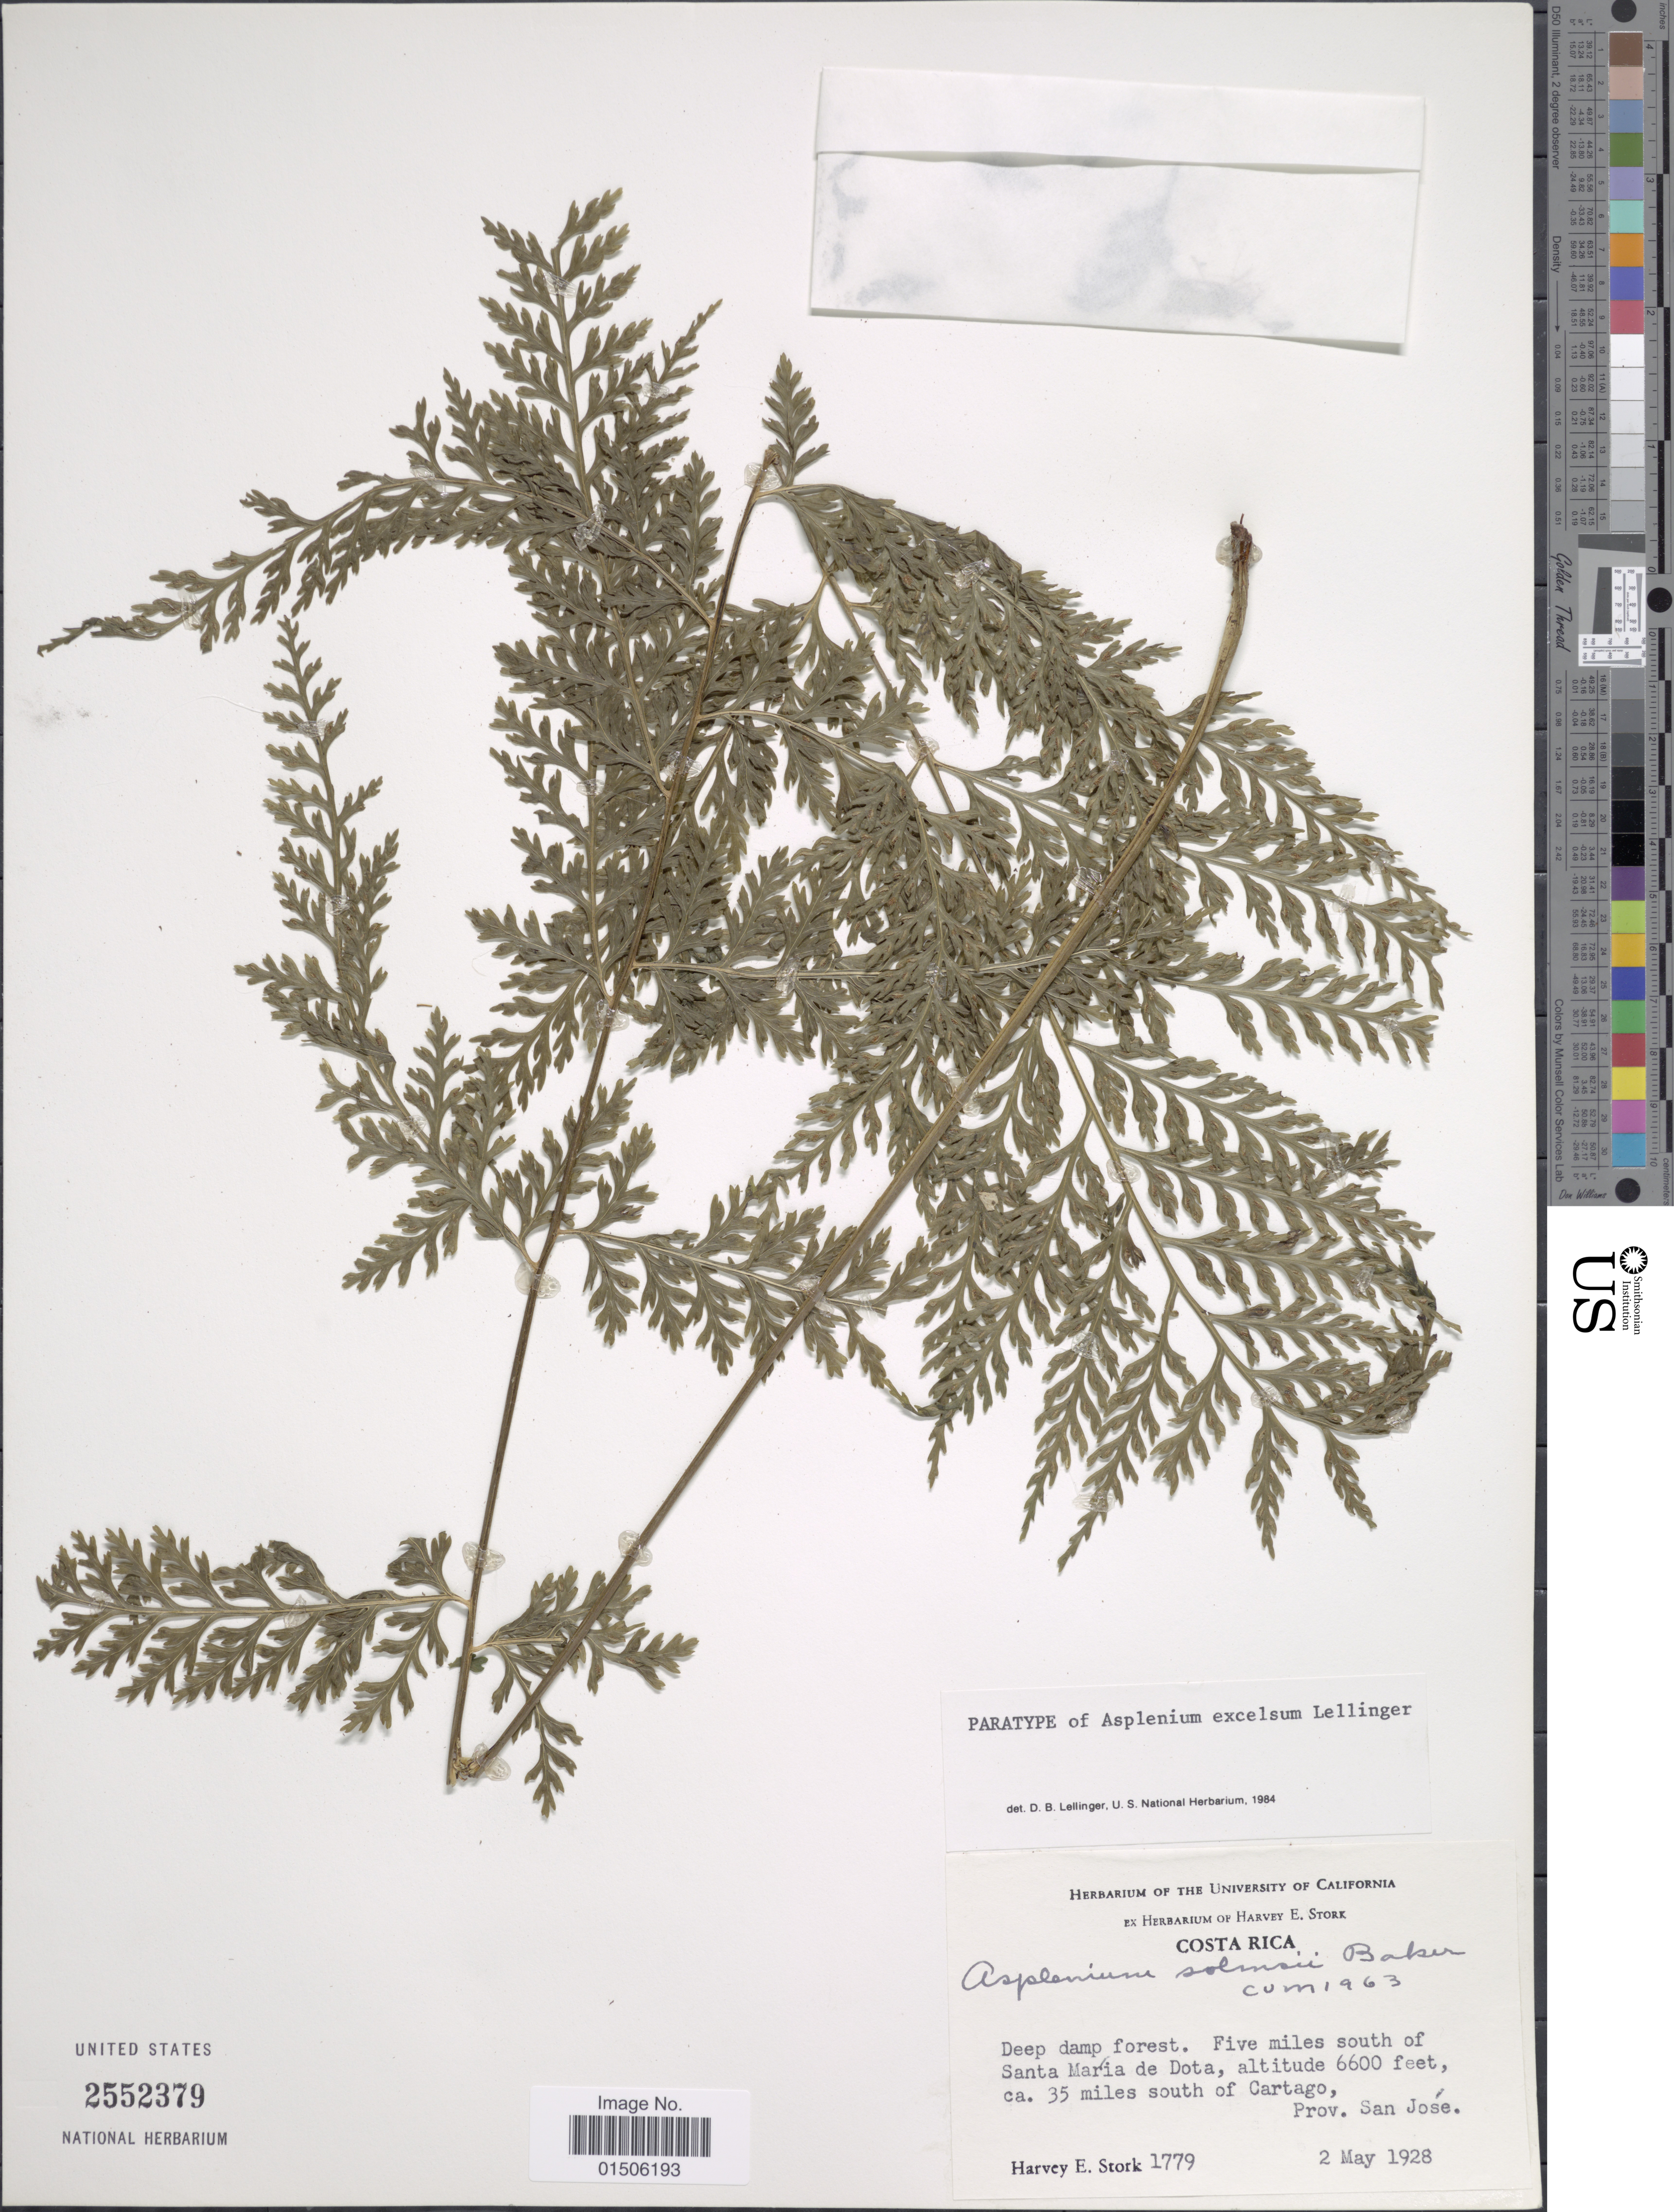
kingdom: Plantae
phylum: Tracheophyta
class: Polypodiopsida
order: Polypodiales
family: Aspleniaceae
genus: Asplenium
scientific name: Asplenium excelsum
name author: Lellinger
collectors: H. E. Stork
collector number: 1779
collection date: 1928-05-02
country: Costa Rica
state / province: San José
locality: Five miles south of Santa Maria de Dota, ca 35 miles south of Cartago, Prov. San Jose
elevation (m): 2012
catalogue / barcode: US 2552379